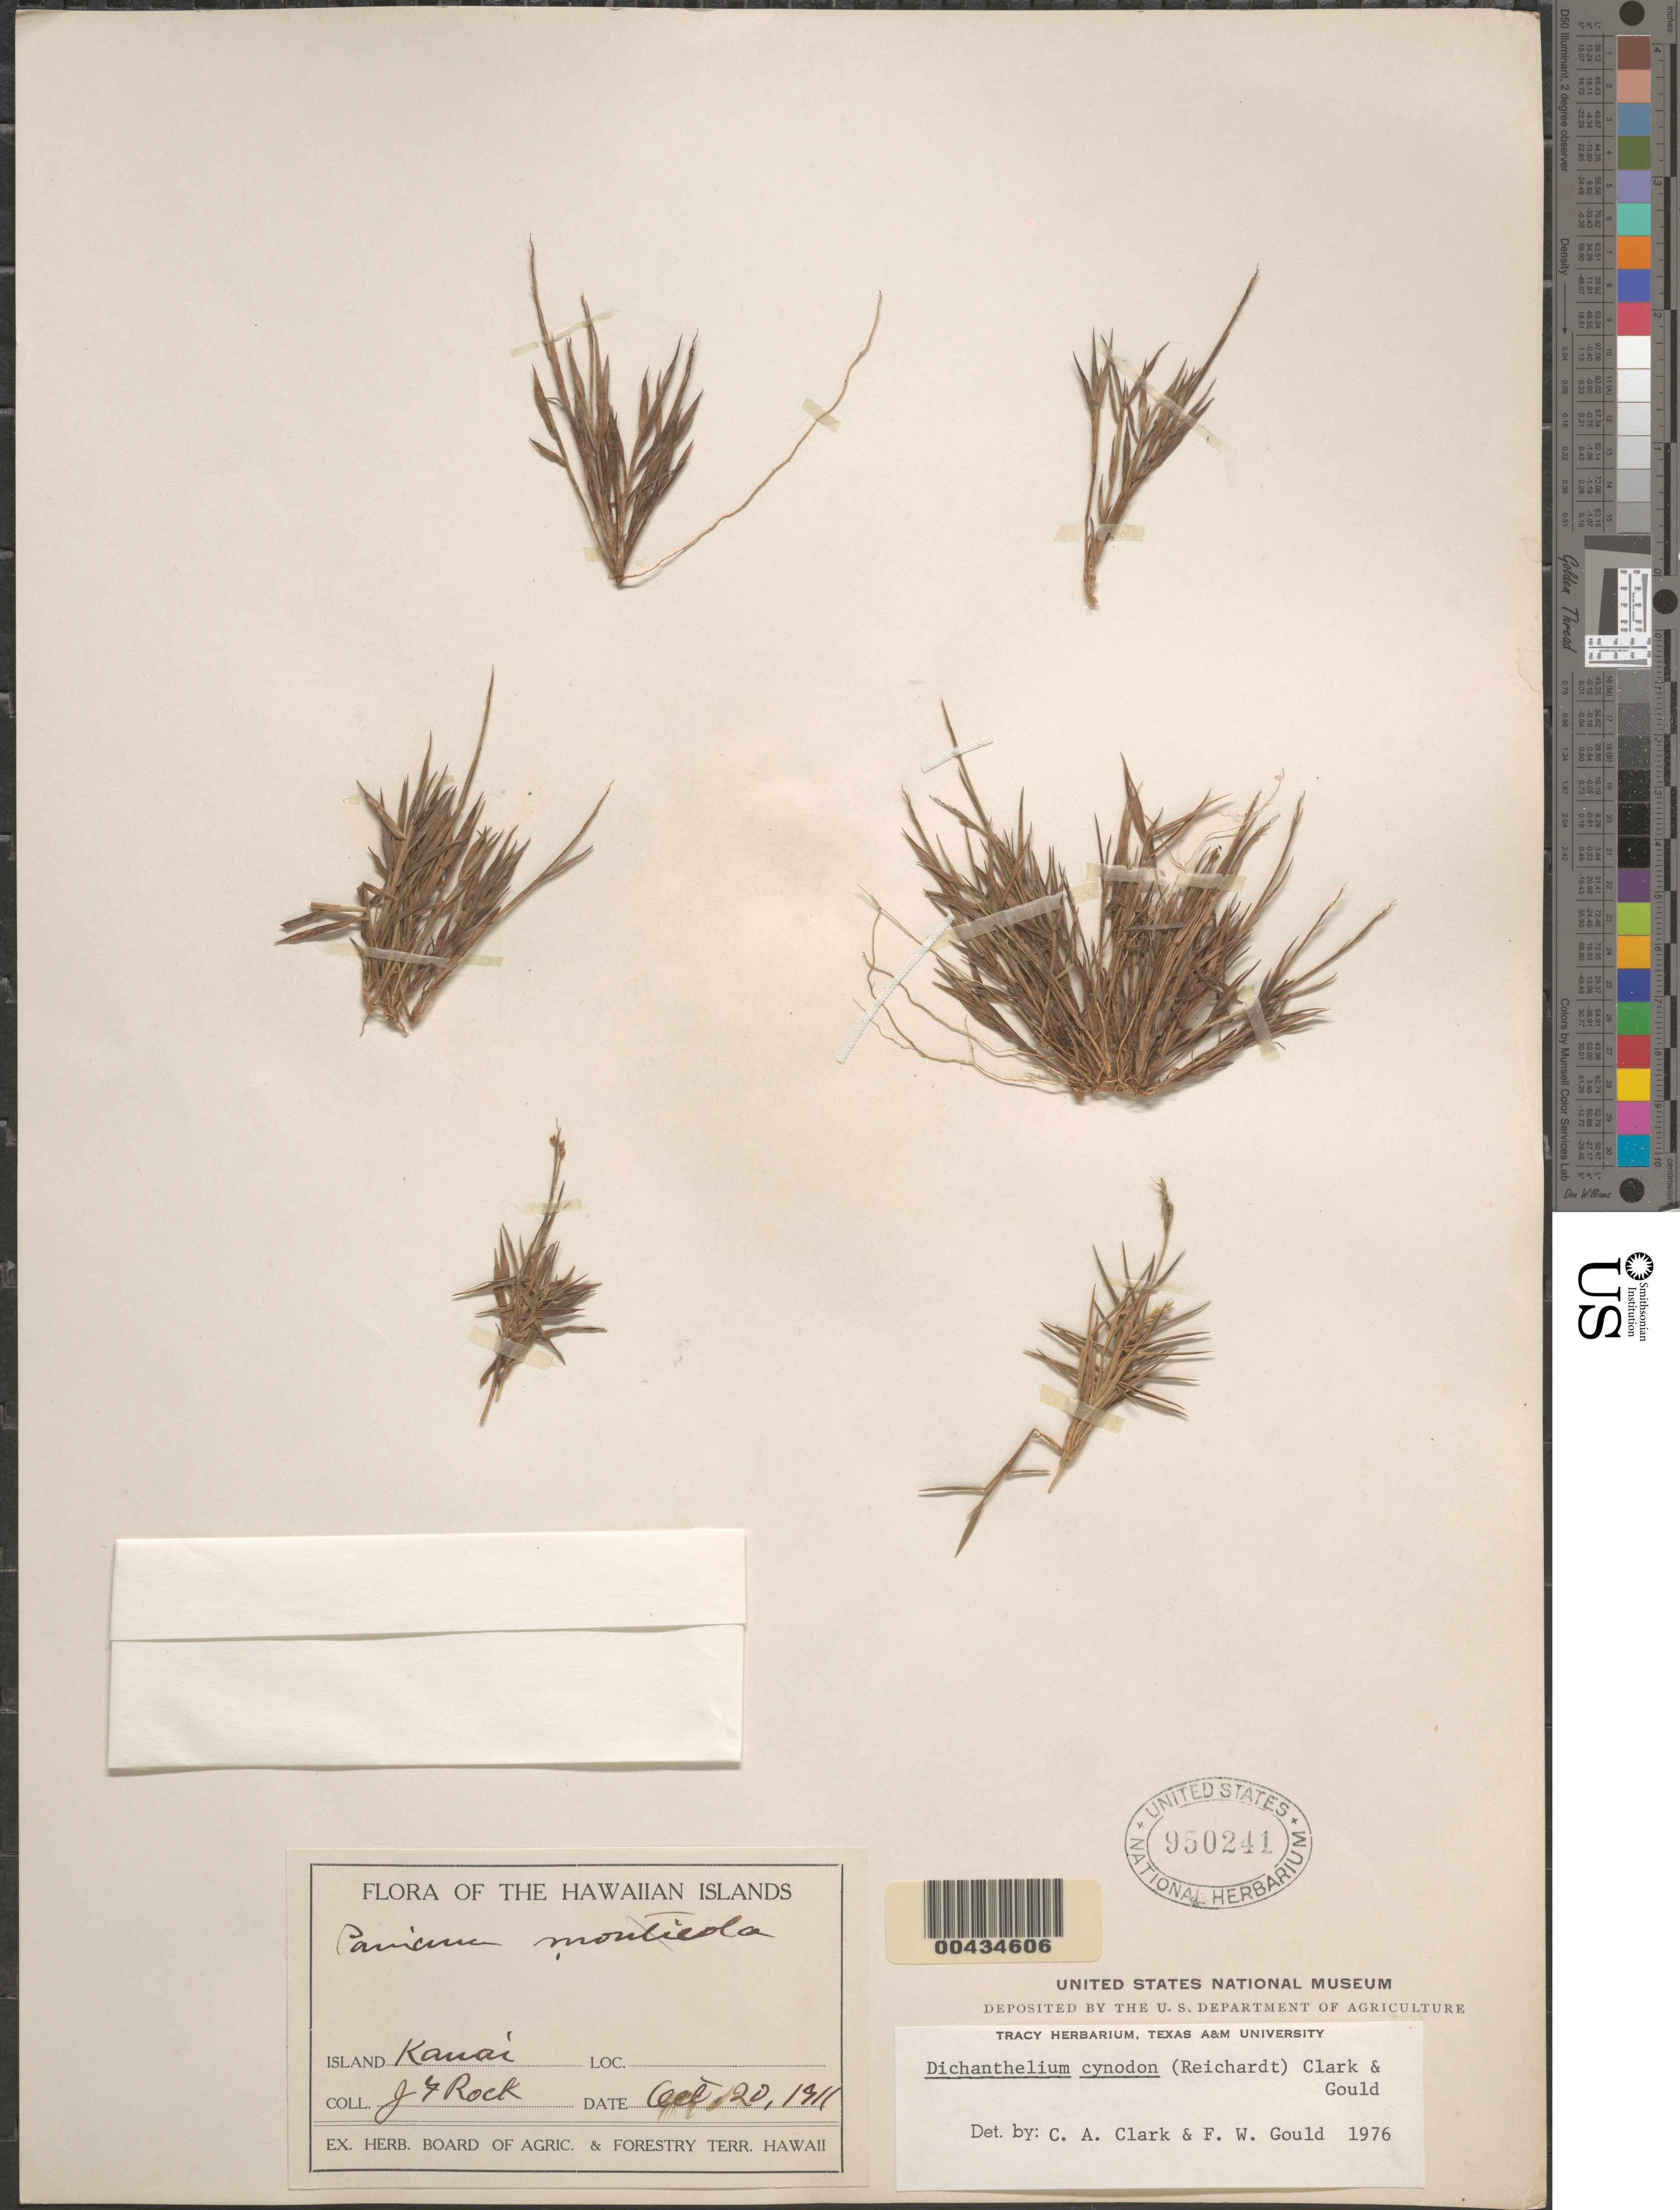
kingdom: Plantae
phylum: Tracheophyta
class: Liliopsida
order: Poales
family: Poaceae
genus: Dichanthelium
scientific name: Dichanthelium cynodon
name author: (Reichardt) C.A. Clark & Gould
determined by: Clark, C. A.; Gould, F. W.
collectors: J. F. Rock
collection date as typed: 20 Oct 1911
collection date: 1911-10-20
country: United States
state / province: Hawaii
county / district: Kaui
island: Kaua'i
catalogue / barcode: US 950241